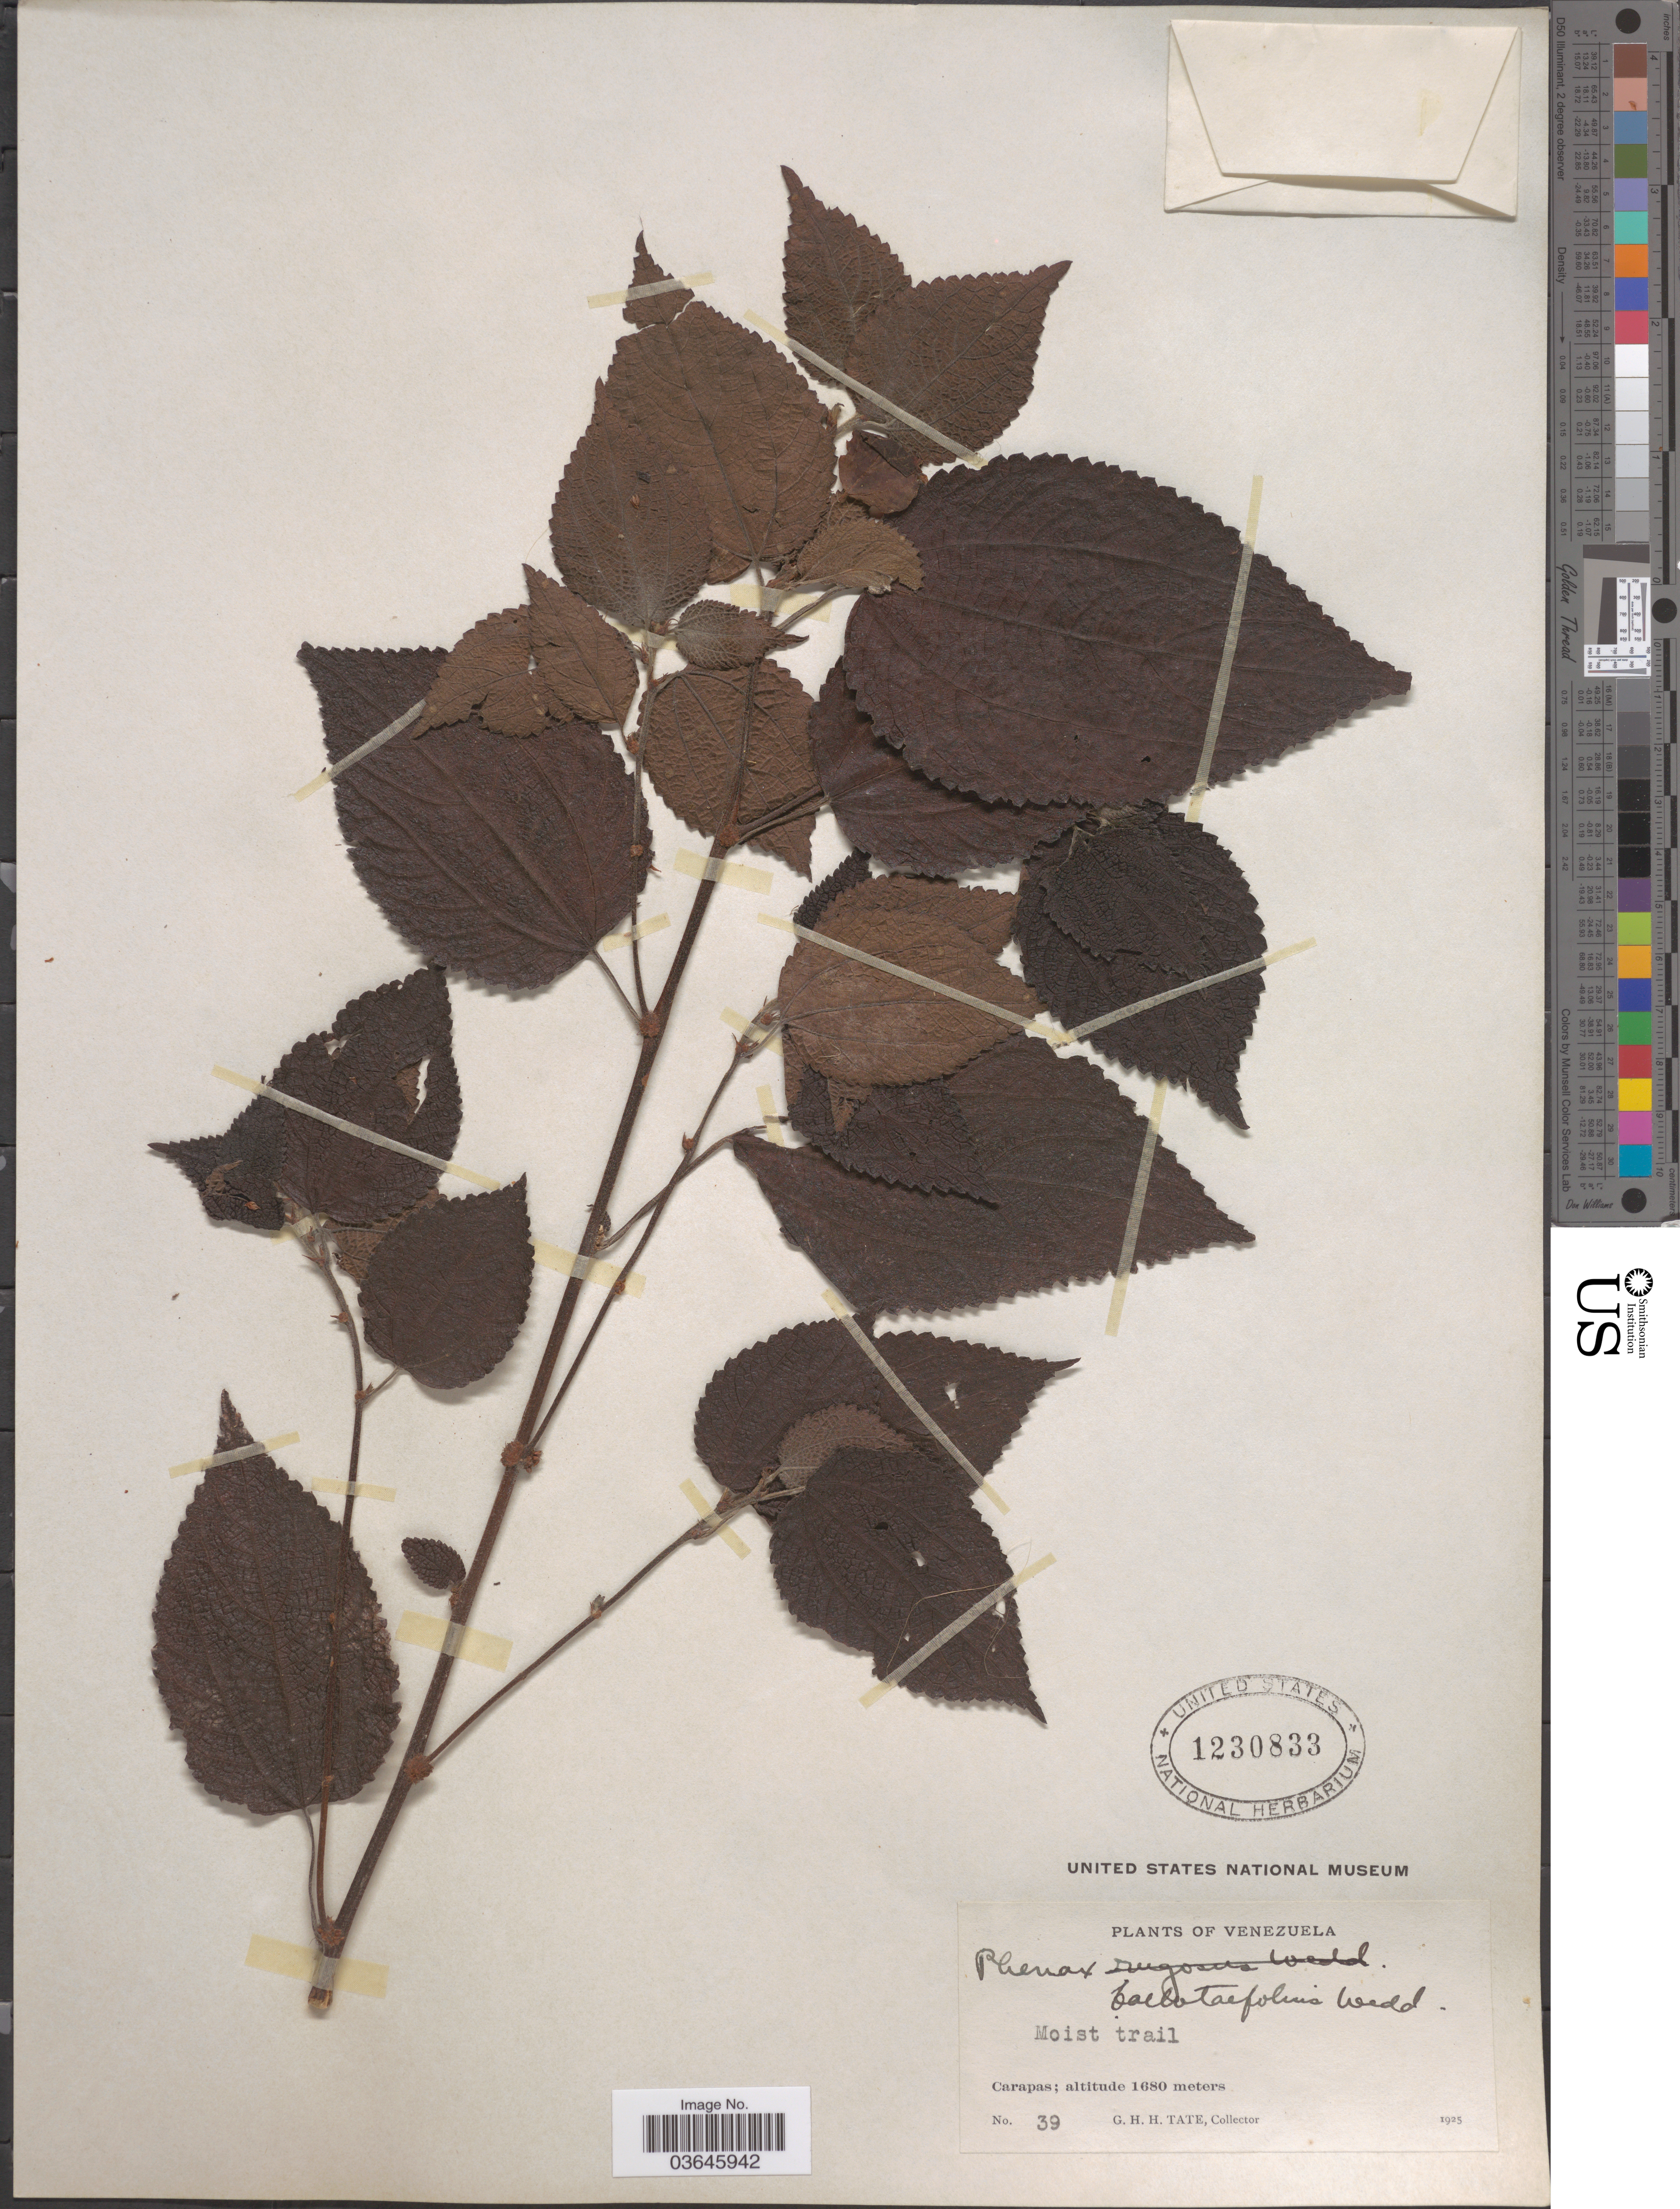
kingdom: Plantae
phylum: Tracheophyta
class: Magnoliopsida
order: Rosales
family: Urticaceae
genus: Phenax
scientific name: Phenax rugosus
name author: (Poir.) Wedd.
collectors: G. H. H.Tate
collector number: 39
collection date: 1925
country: Venezuela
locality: Carapas.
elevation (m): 1680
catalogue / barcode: US 1230833